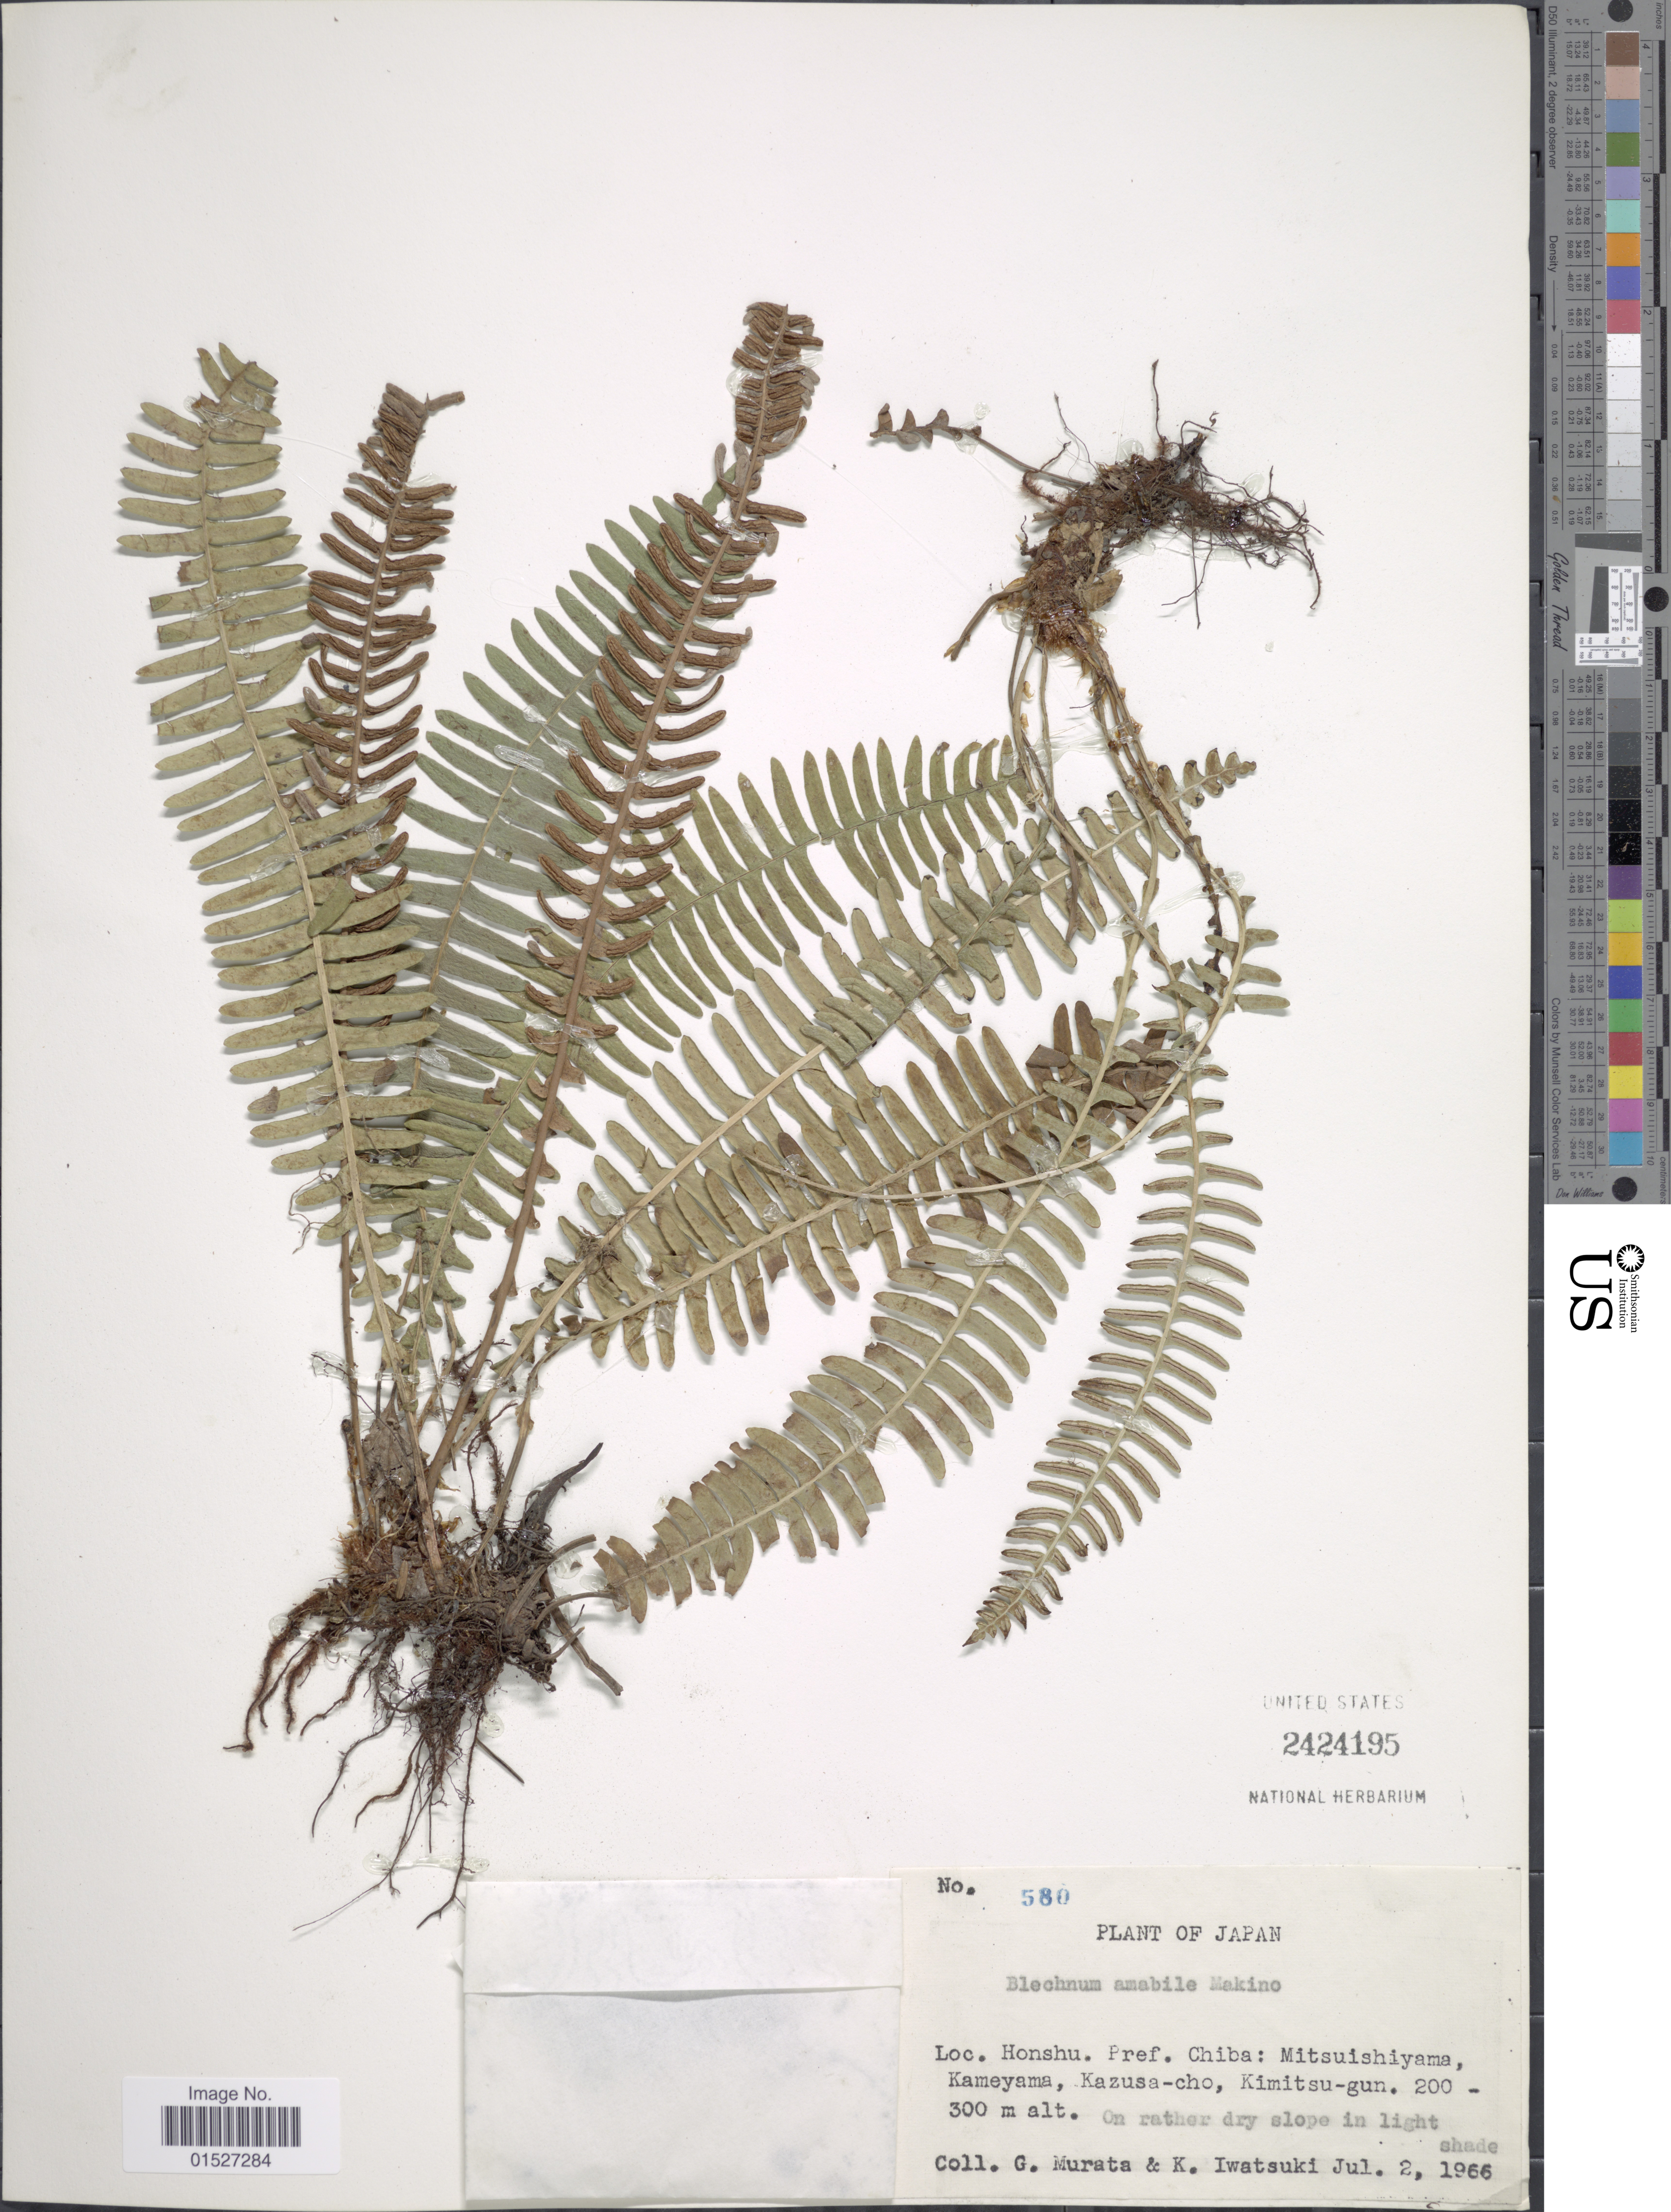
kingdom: Plantae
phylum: Tracheophyta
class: Polypodiopsida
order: Polypodiales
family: Blechnaceae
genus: Blechnum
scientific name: Blechnum amabile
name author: Makino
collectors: G. Murata & K. Iwatsuki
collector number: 580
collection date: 1966-07-02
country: Japan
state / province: Tiba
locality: Honshu. Pref. Chiba: Mitsuishiyama, Kameyama, Kazusa-cho, Kimitsu-gun.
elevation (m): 200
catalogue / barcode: US 2424195